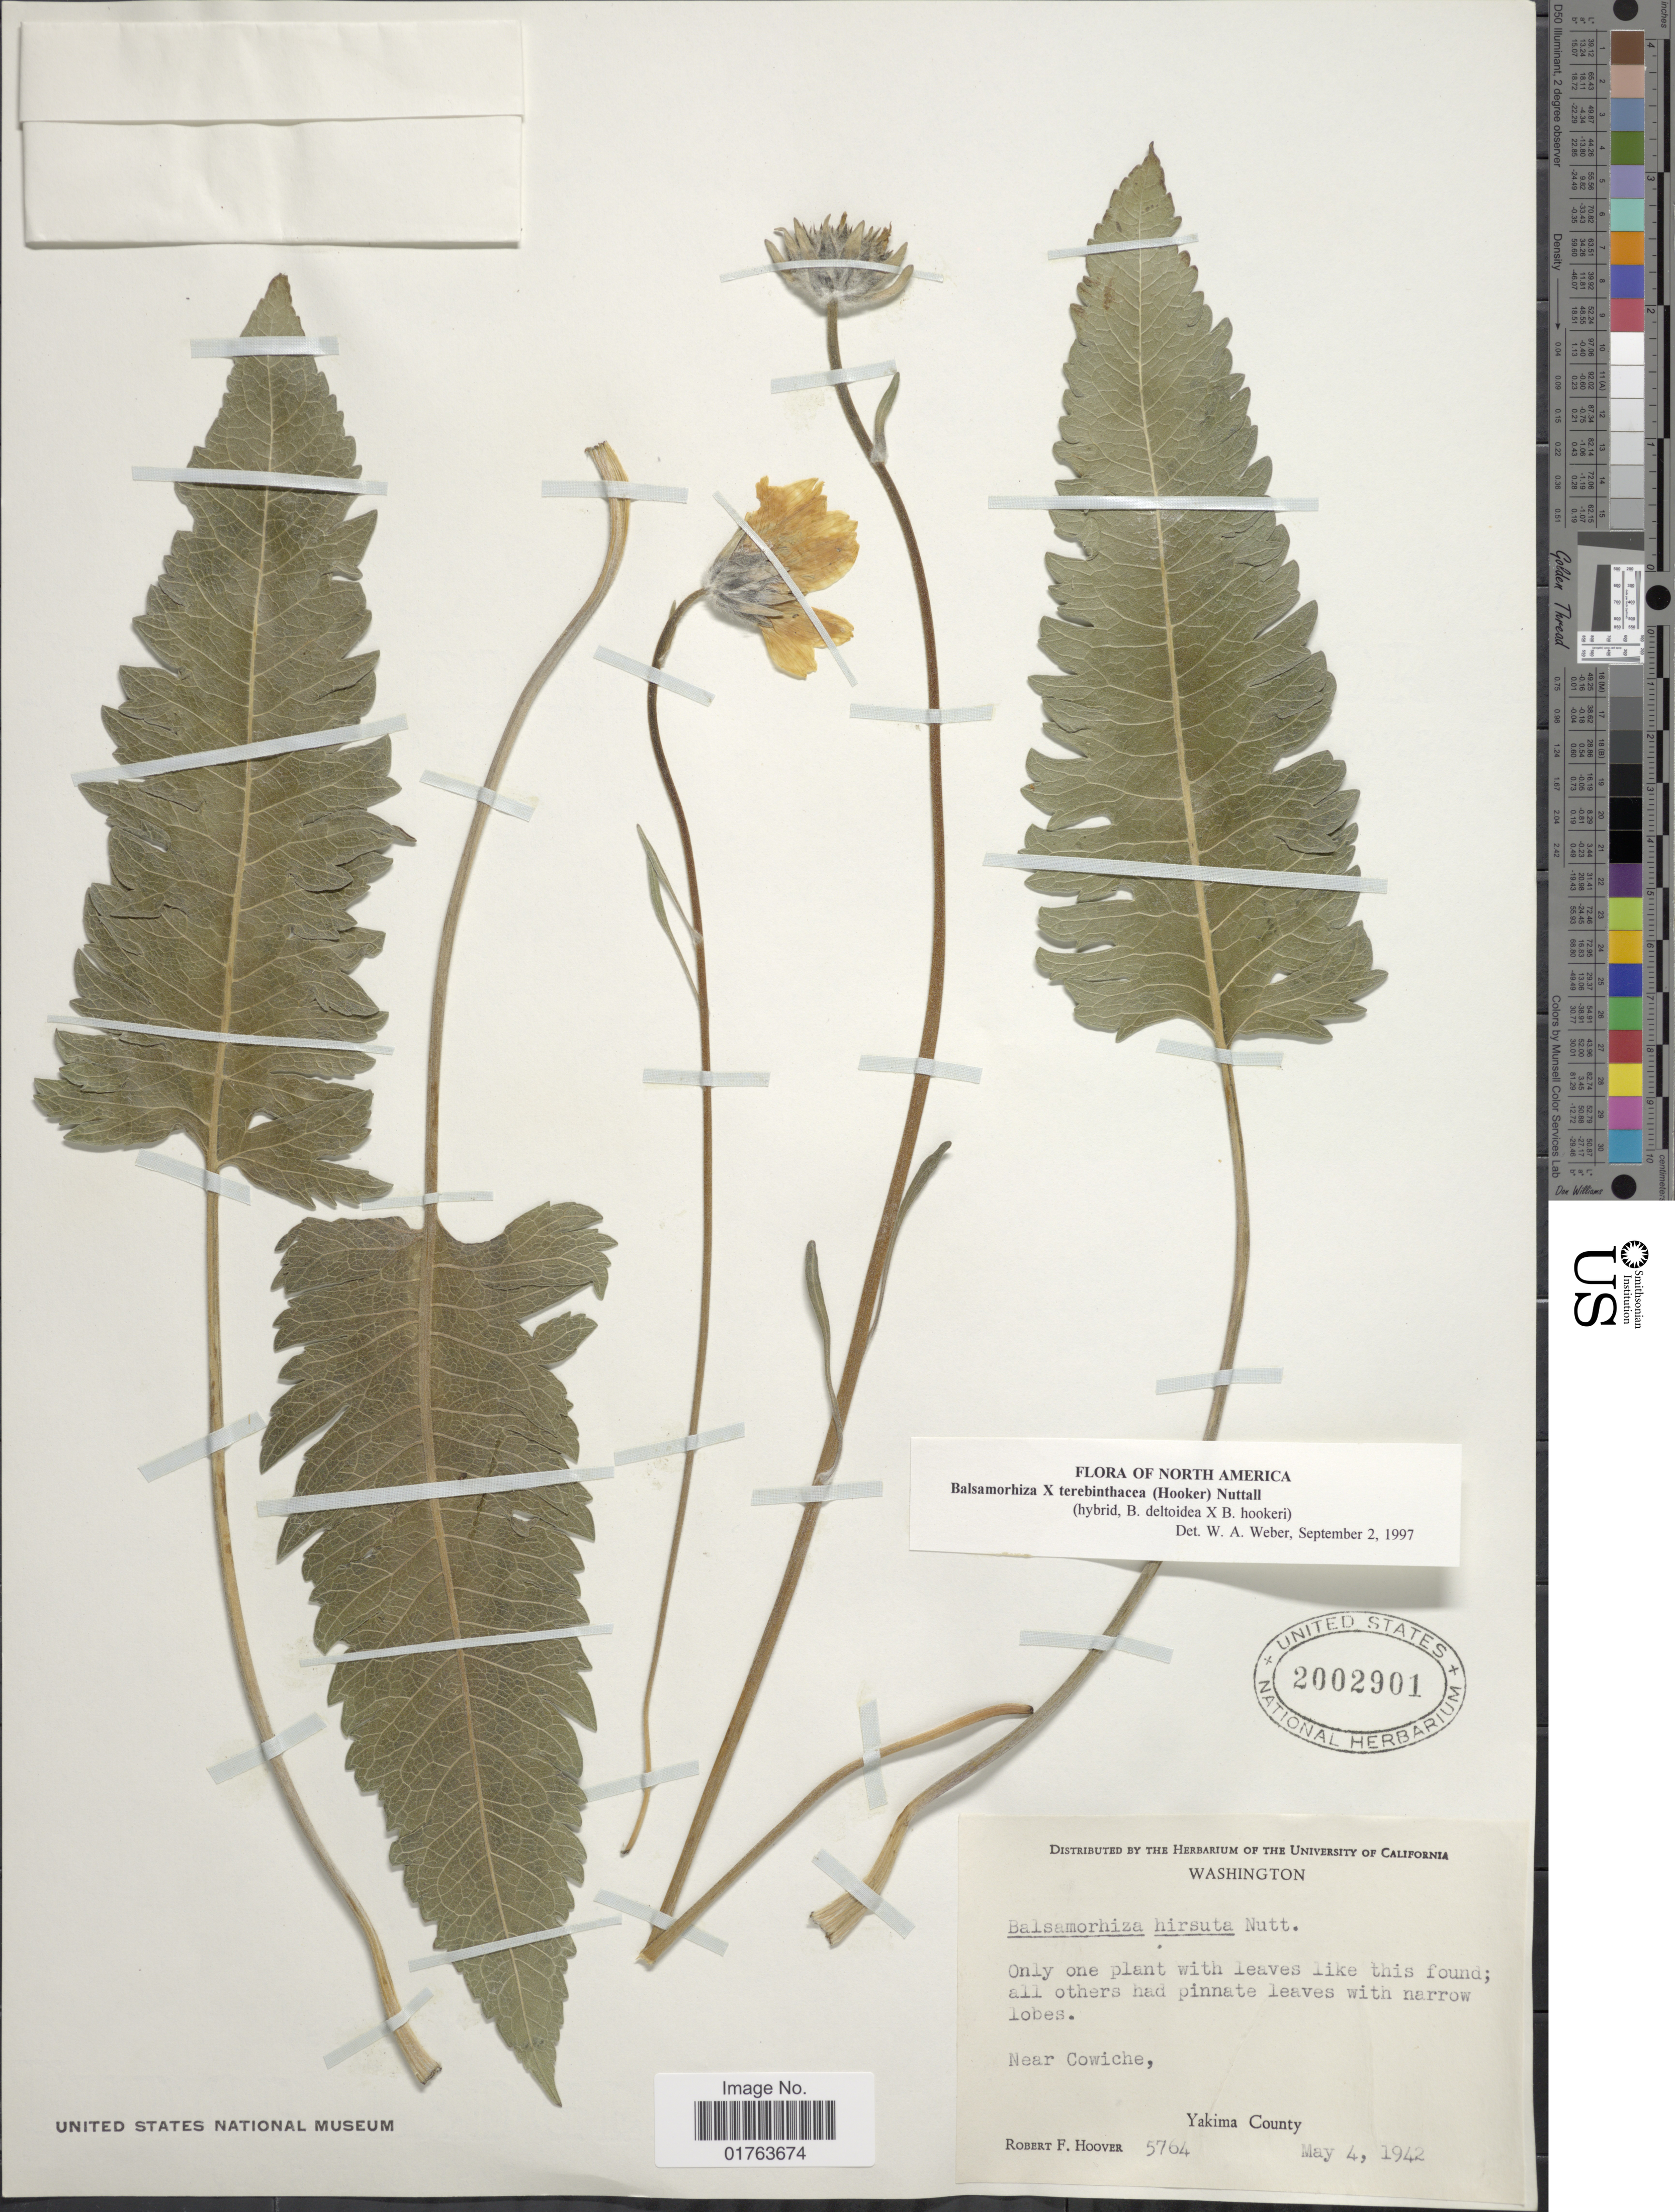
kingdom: Plantae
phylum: Tracheophyta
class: Magnoliopsida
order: Asterales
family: Asteraceae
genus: Balsamorhiza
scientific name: Balsamorhiza terebinthacea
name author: (Hook.) Nutt.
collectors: R. F. Hoover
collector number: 5764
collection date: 1942-05-04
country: United States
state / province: Washington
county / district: Yakima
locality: Near Cowiche, Yakima County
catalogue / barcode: US 2002901